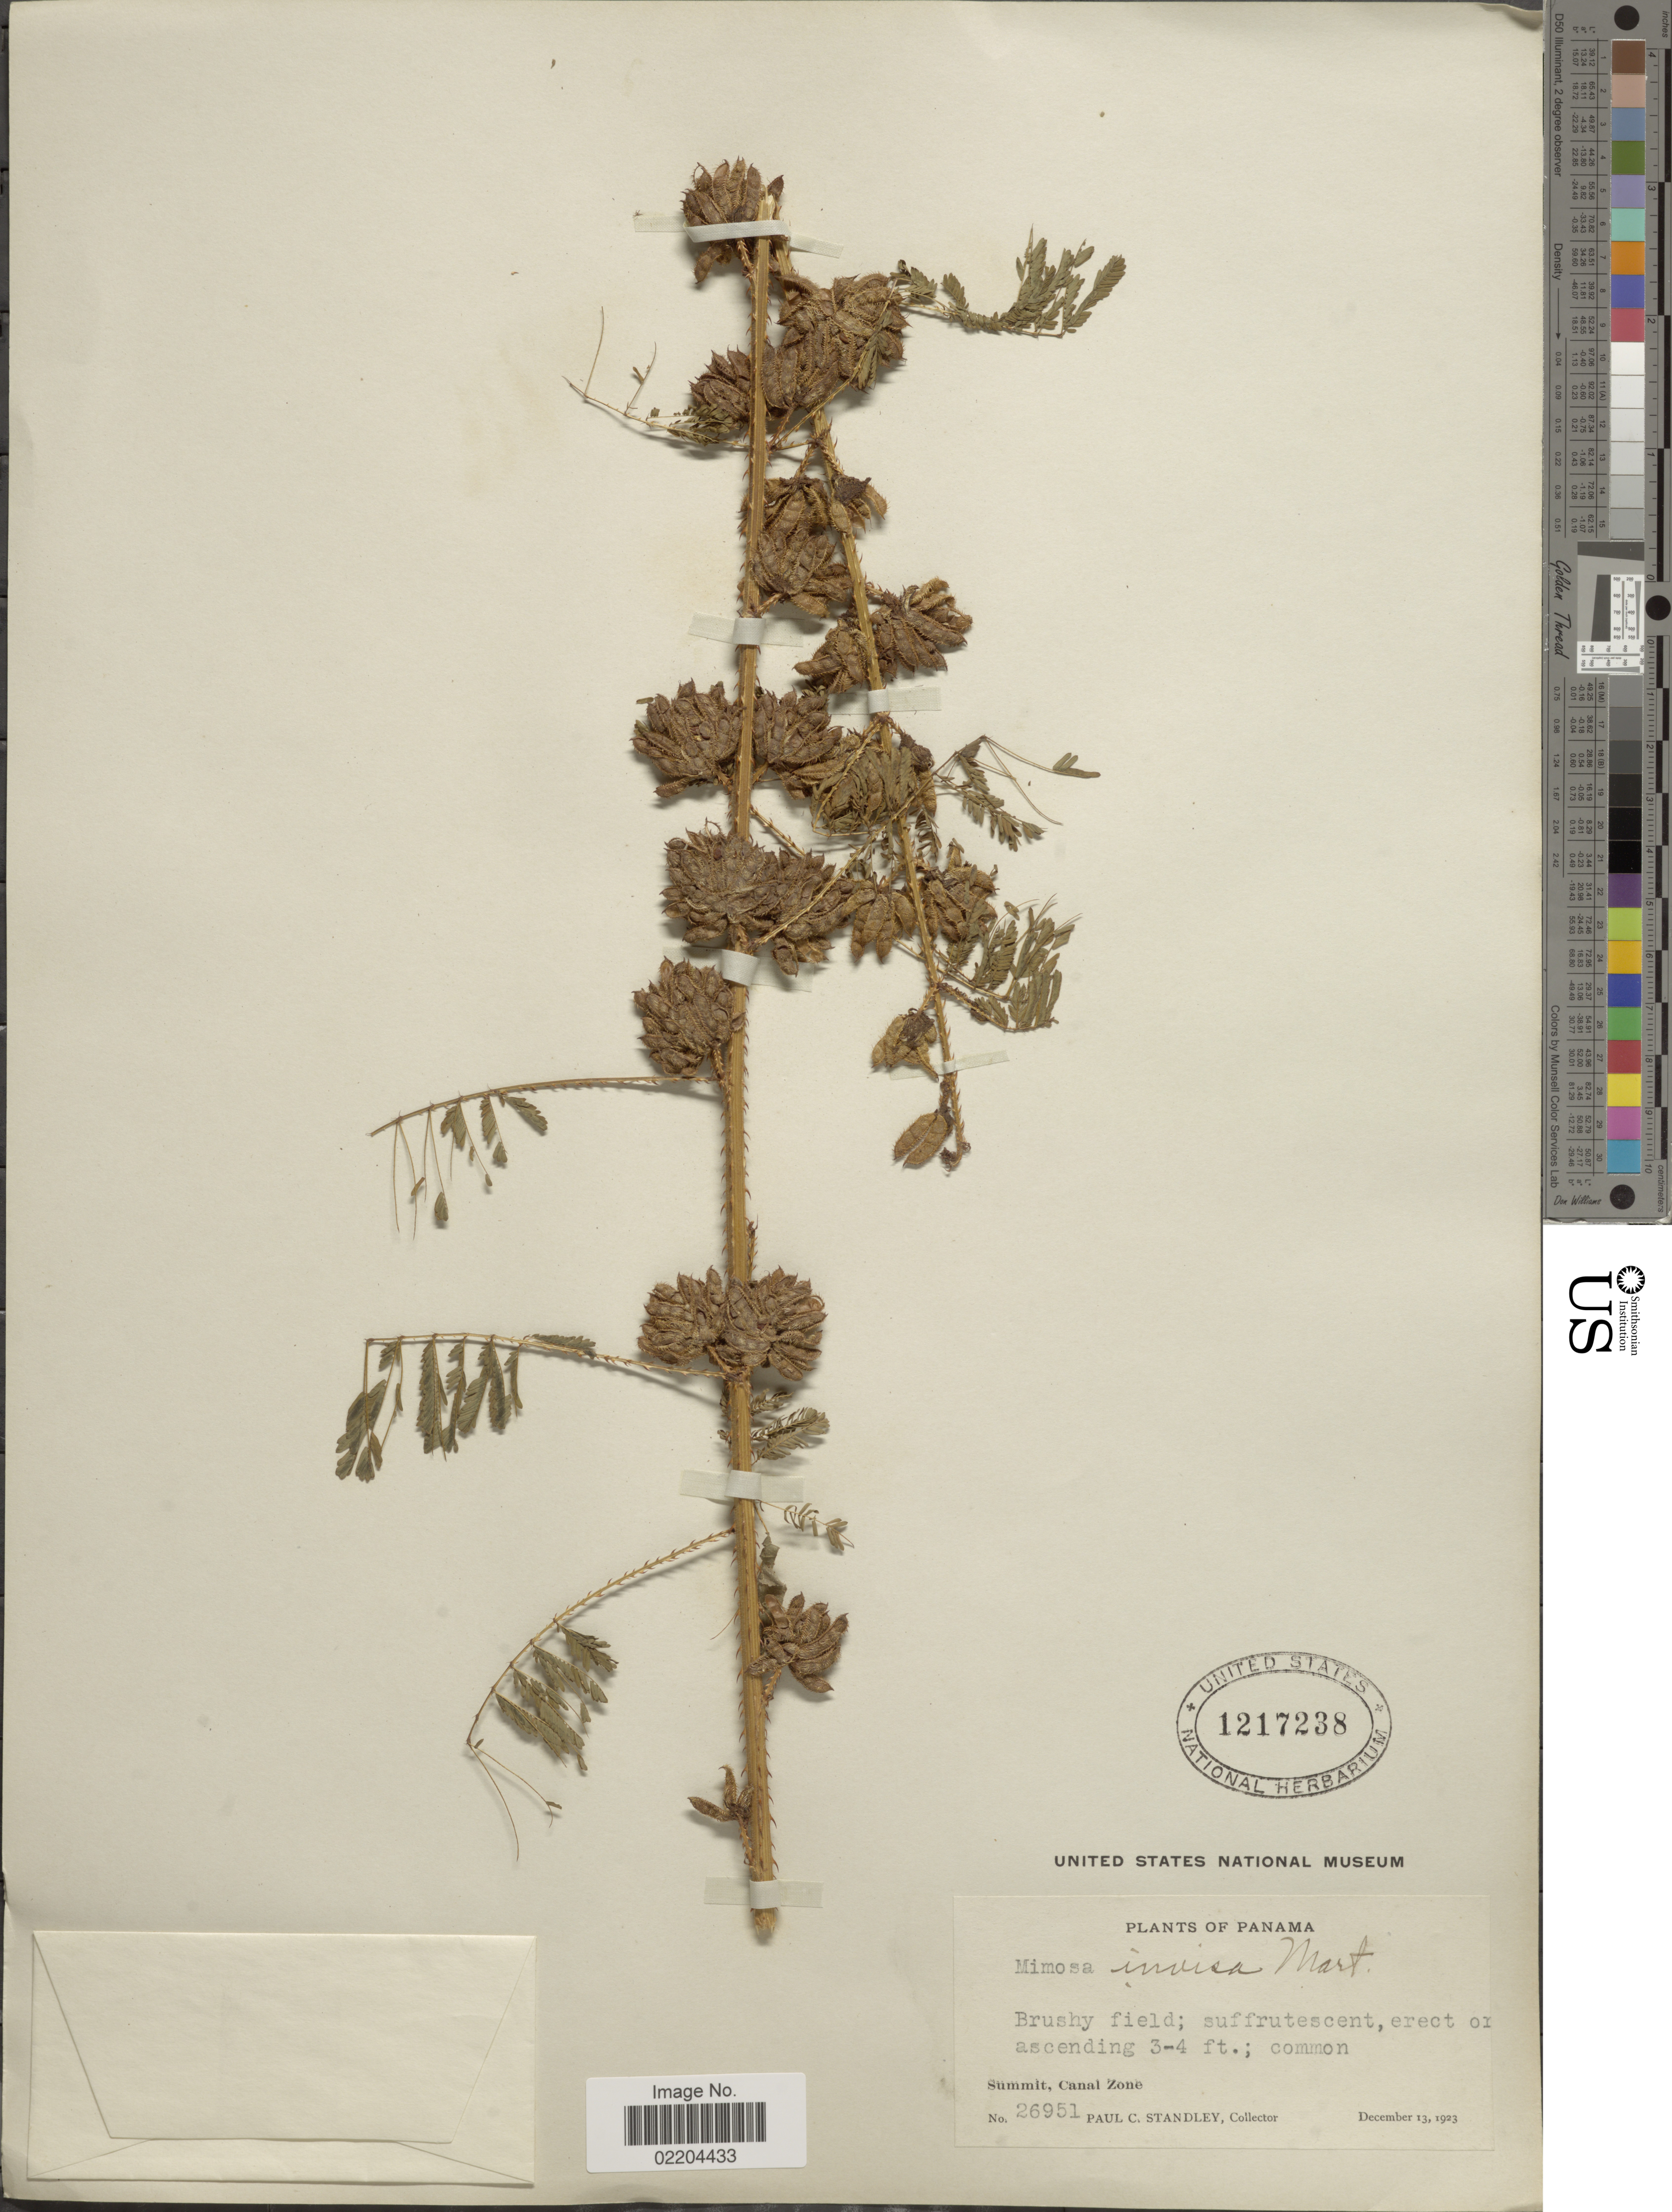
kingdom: Plantae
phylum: Tracheophyta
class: Magnoliopsida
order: Fabales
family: Fabaceae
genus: Mimosa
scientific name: Mimosa invisa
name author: Mart. ex Colla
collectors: P. C. Standley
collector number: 26951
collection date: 1923-12-13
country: Panama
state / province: Colón / Panamá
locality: Summit, Canal Zone.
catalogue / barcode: US 1217238